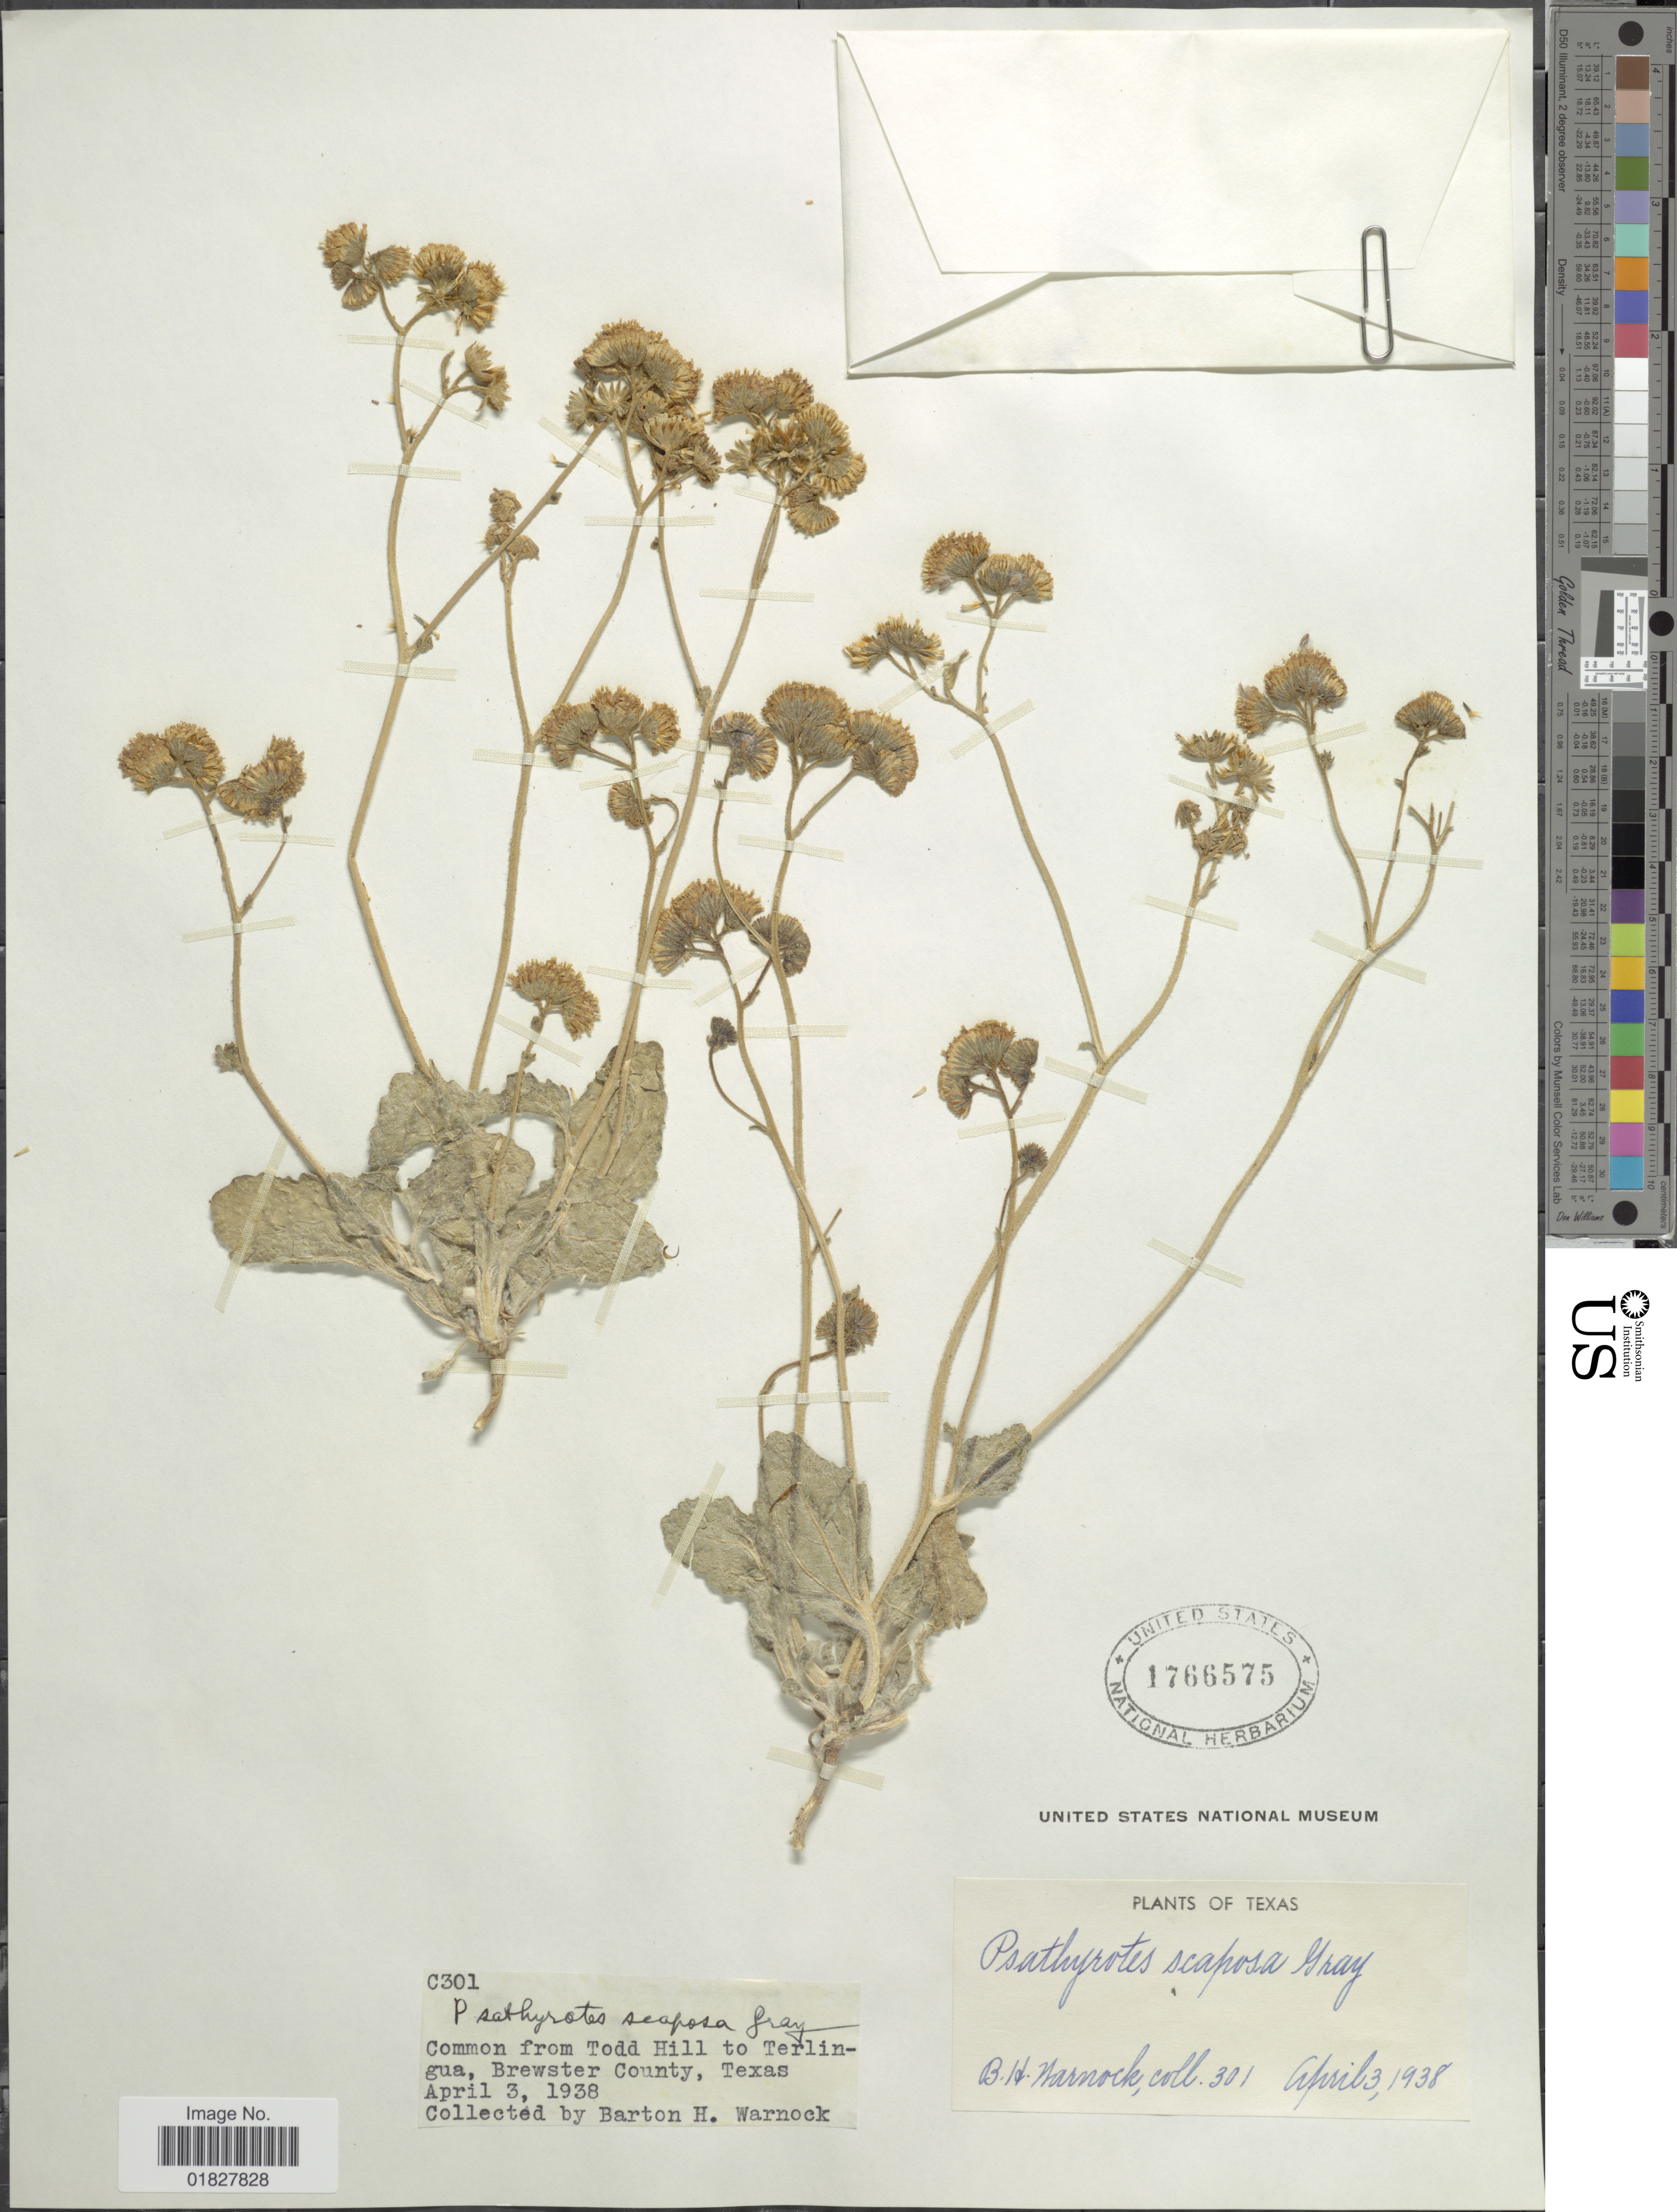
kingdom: Plantae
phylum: Tracheophyta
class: Magnoliopsida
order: Asterales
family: Asteraceae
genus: Psathyrotopsis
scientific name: Psathyrotopsis scaposa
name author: (A. Gray) H. Rob.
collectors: B. H. Warnock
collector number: C301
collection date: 1938-04-03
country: United States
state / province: Texas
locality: From Todd Hill to Terlingua, Brewster County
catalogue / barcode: US 1766575